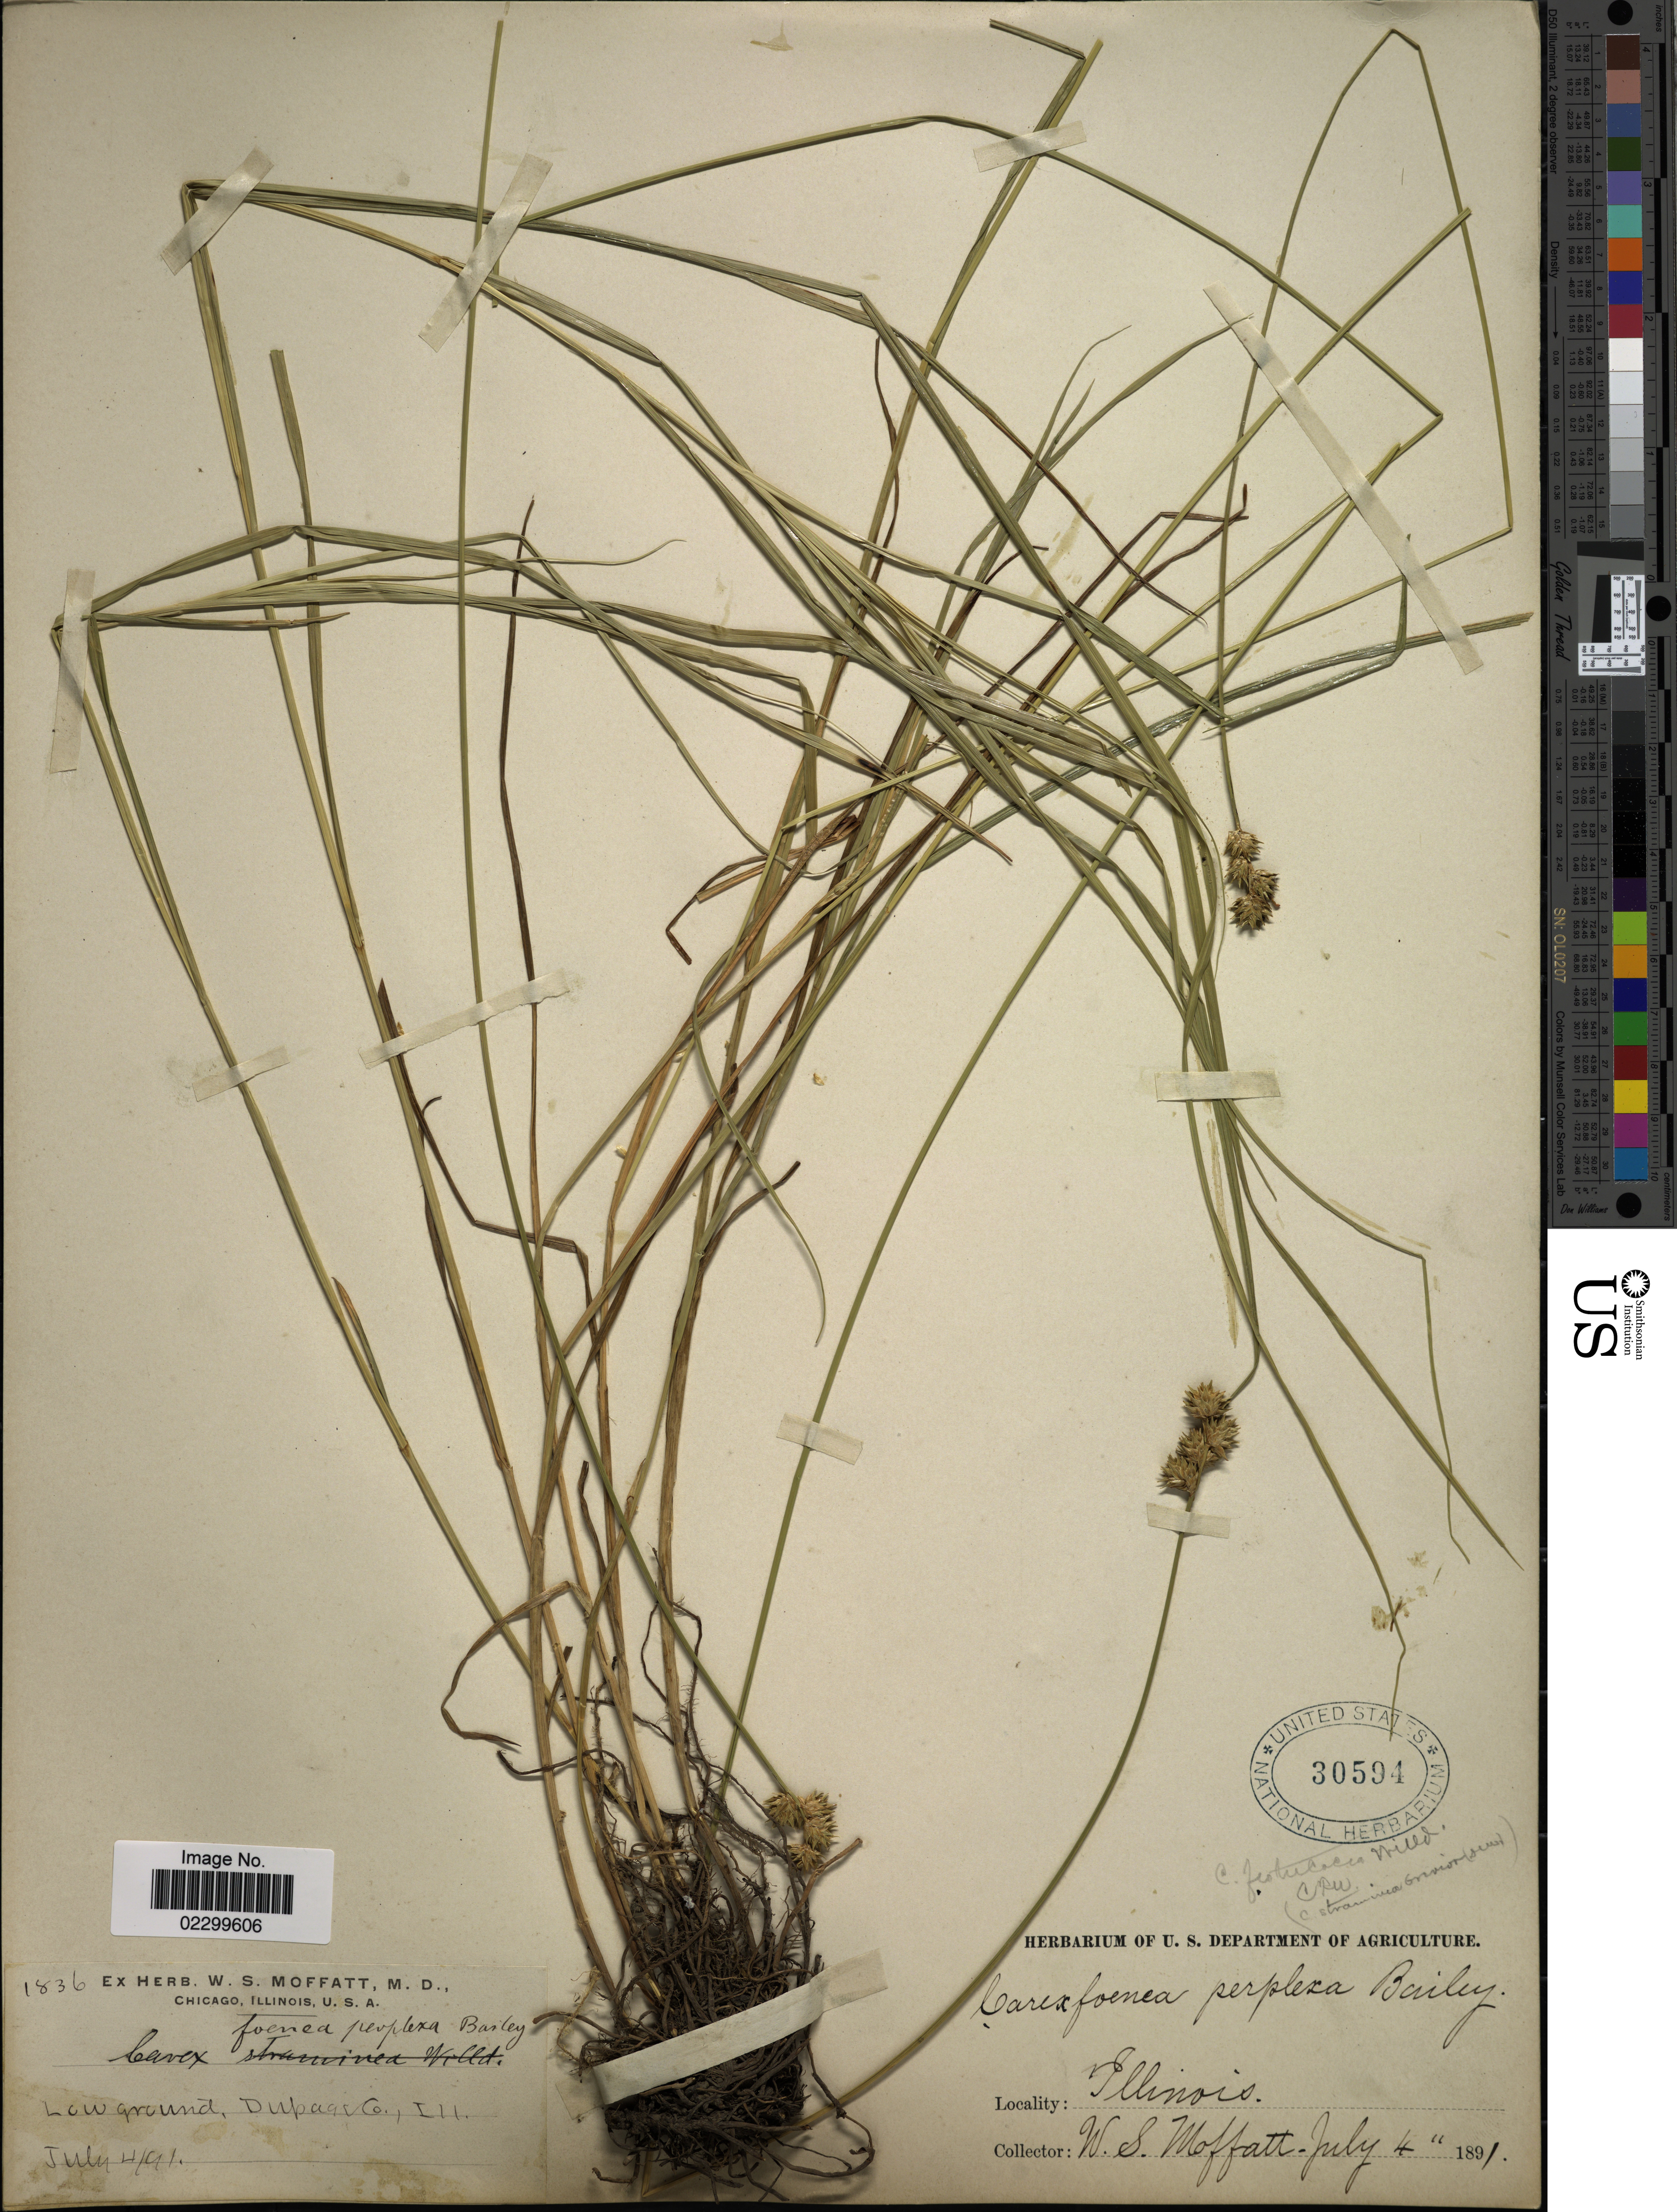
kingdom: Plantae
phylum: Tracheophyta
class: Liliopsida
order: Poales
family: Cyperaceae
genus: Carex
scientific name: Carex molesta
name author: Mack.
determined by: Strong, Mark T., (BOT), Smithsonian Institution - National Museum of Natural History (UNITED STATES)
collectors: W. Moffatt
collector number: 1836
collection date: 1891-07-04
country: United States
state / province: Illinois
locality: Low ground, Dupage Co.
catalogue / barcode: US 30594